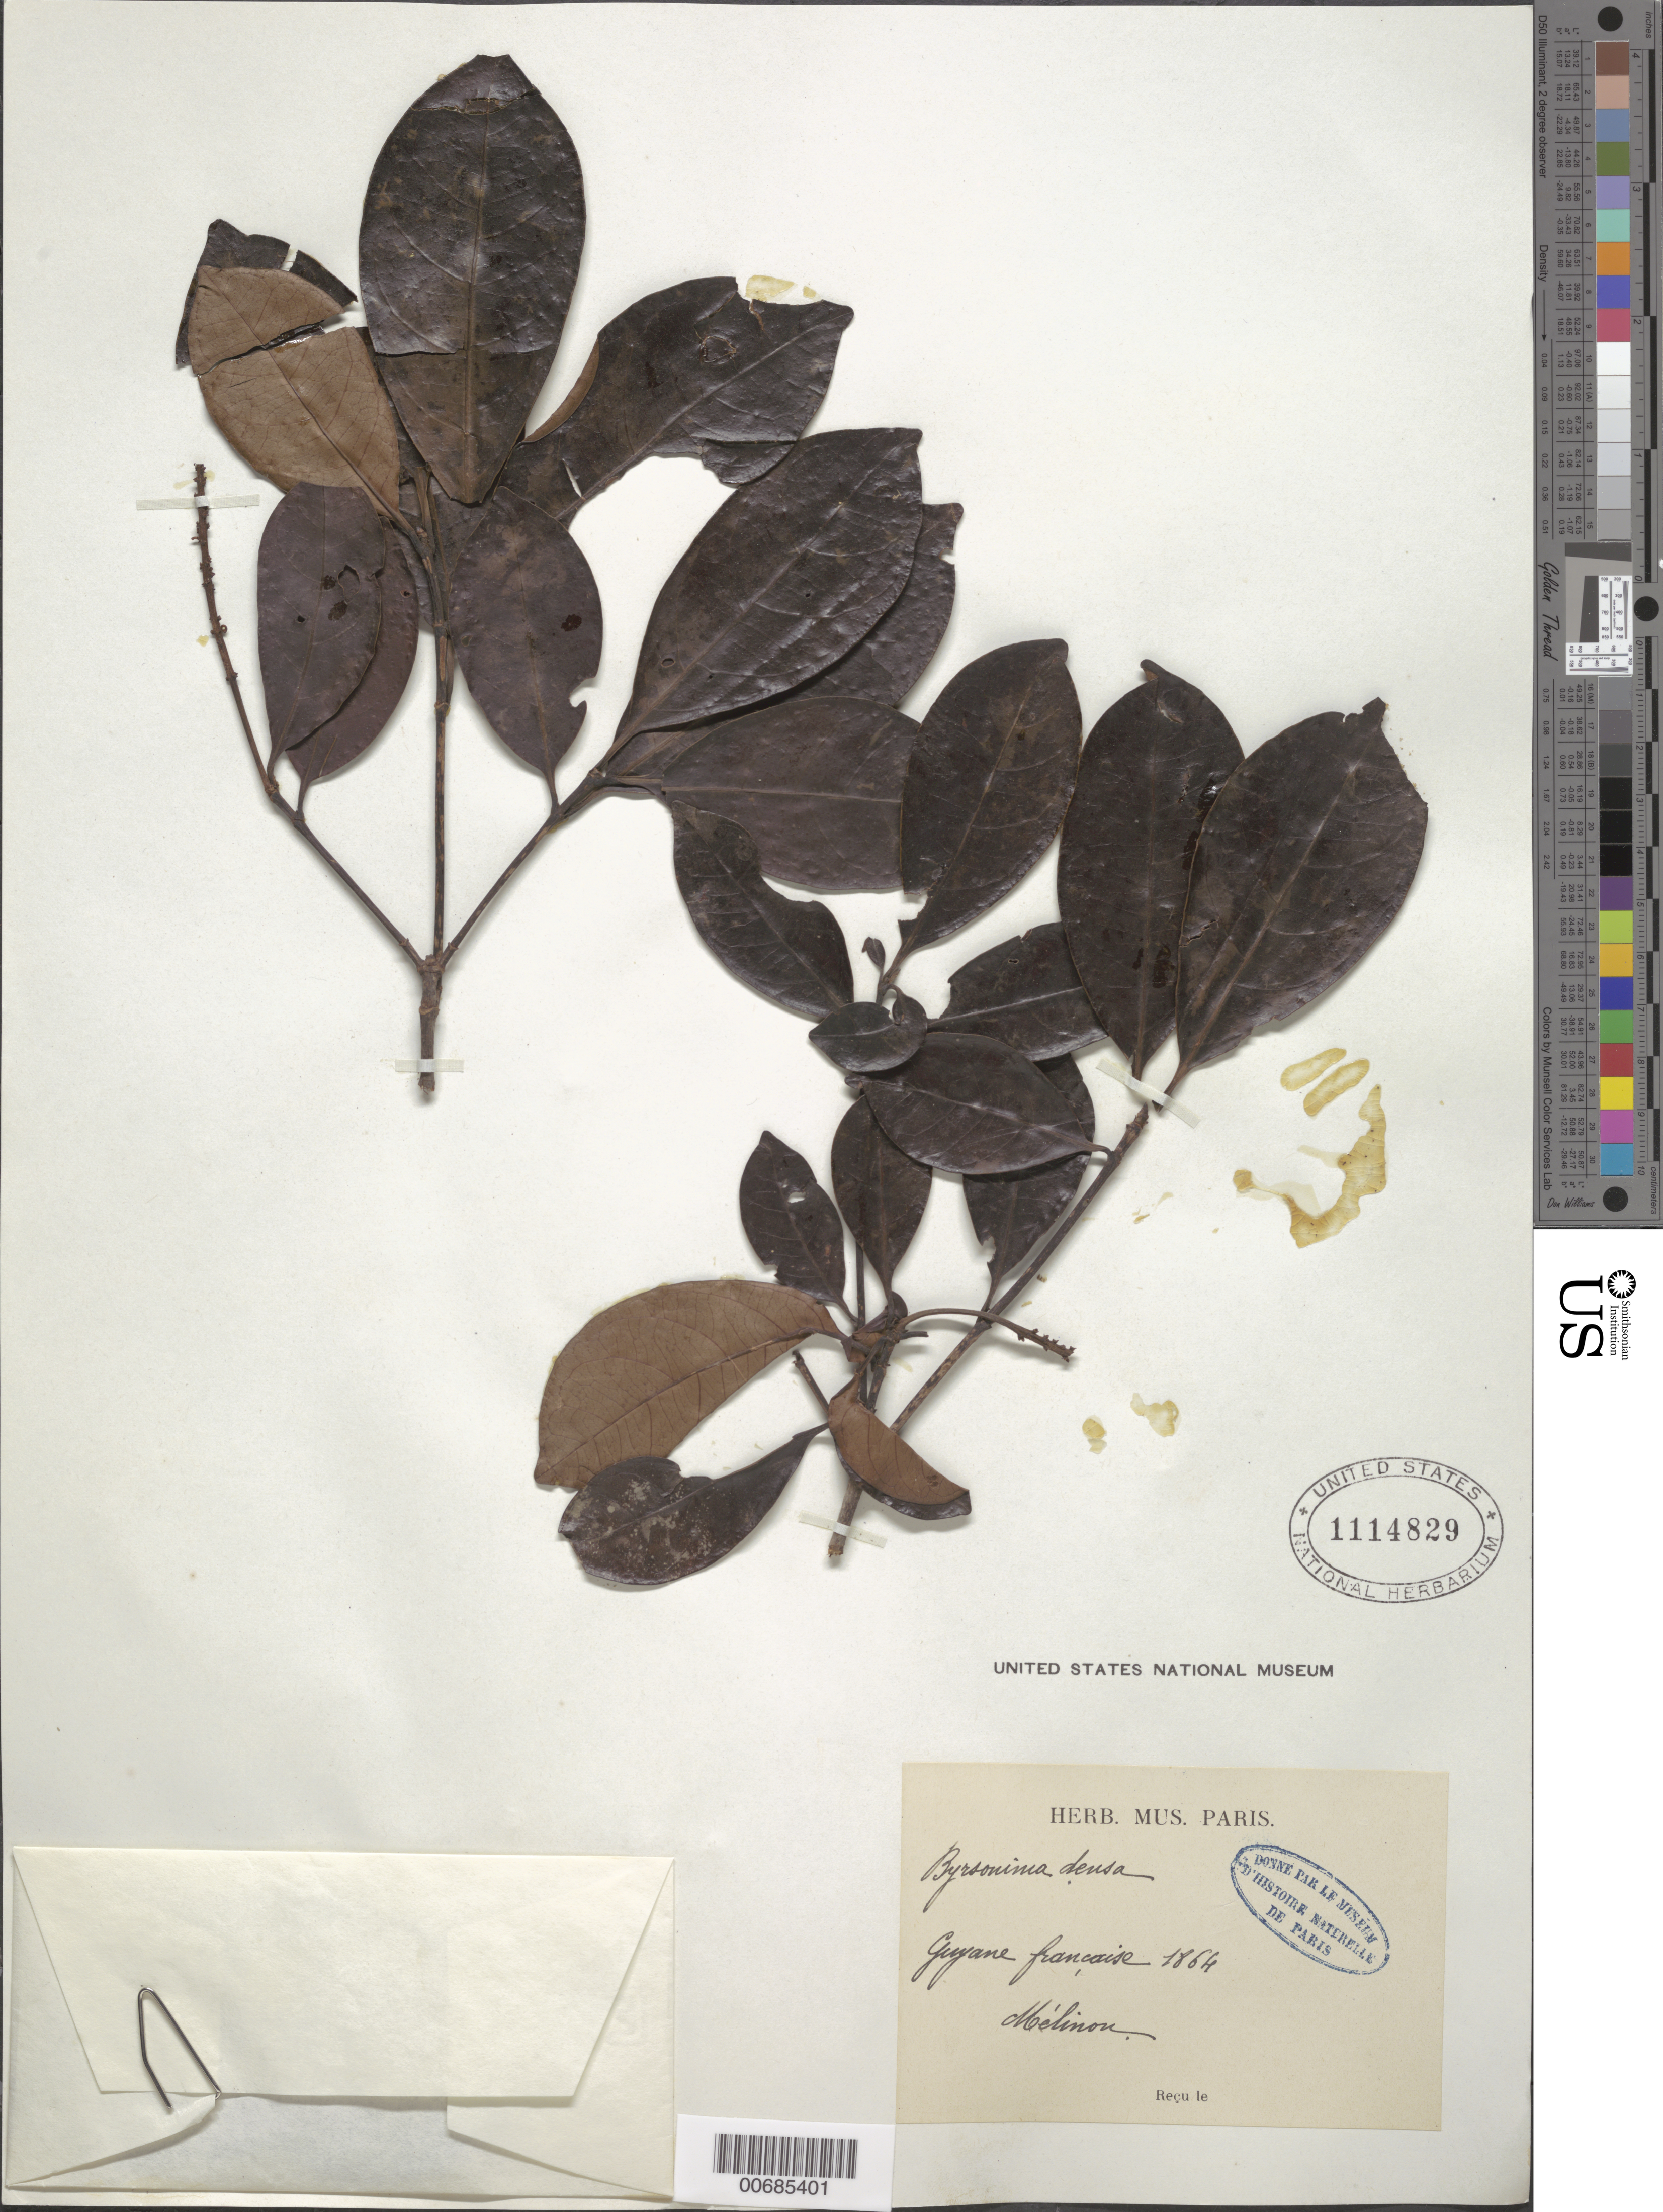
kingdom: Plantae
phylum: Tracheophyta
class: Magnoliopsida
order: Malpighiales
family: Malpighiaceae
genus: Byrsonima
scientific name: Byrsonima densa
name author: (Poir.) DC.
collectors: E. Mélinon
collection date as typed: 1864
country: French Guiana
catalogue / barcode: US 1114829